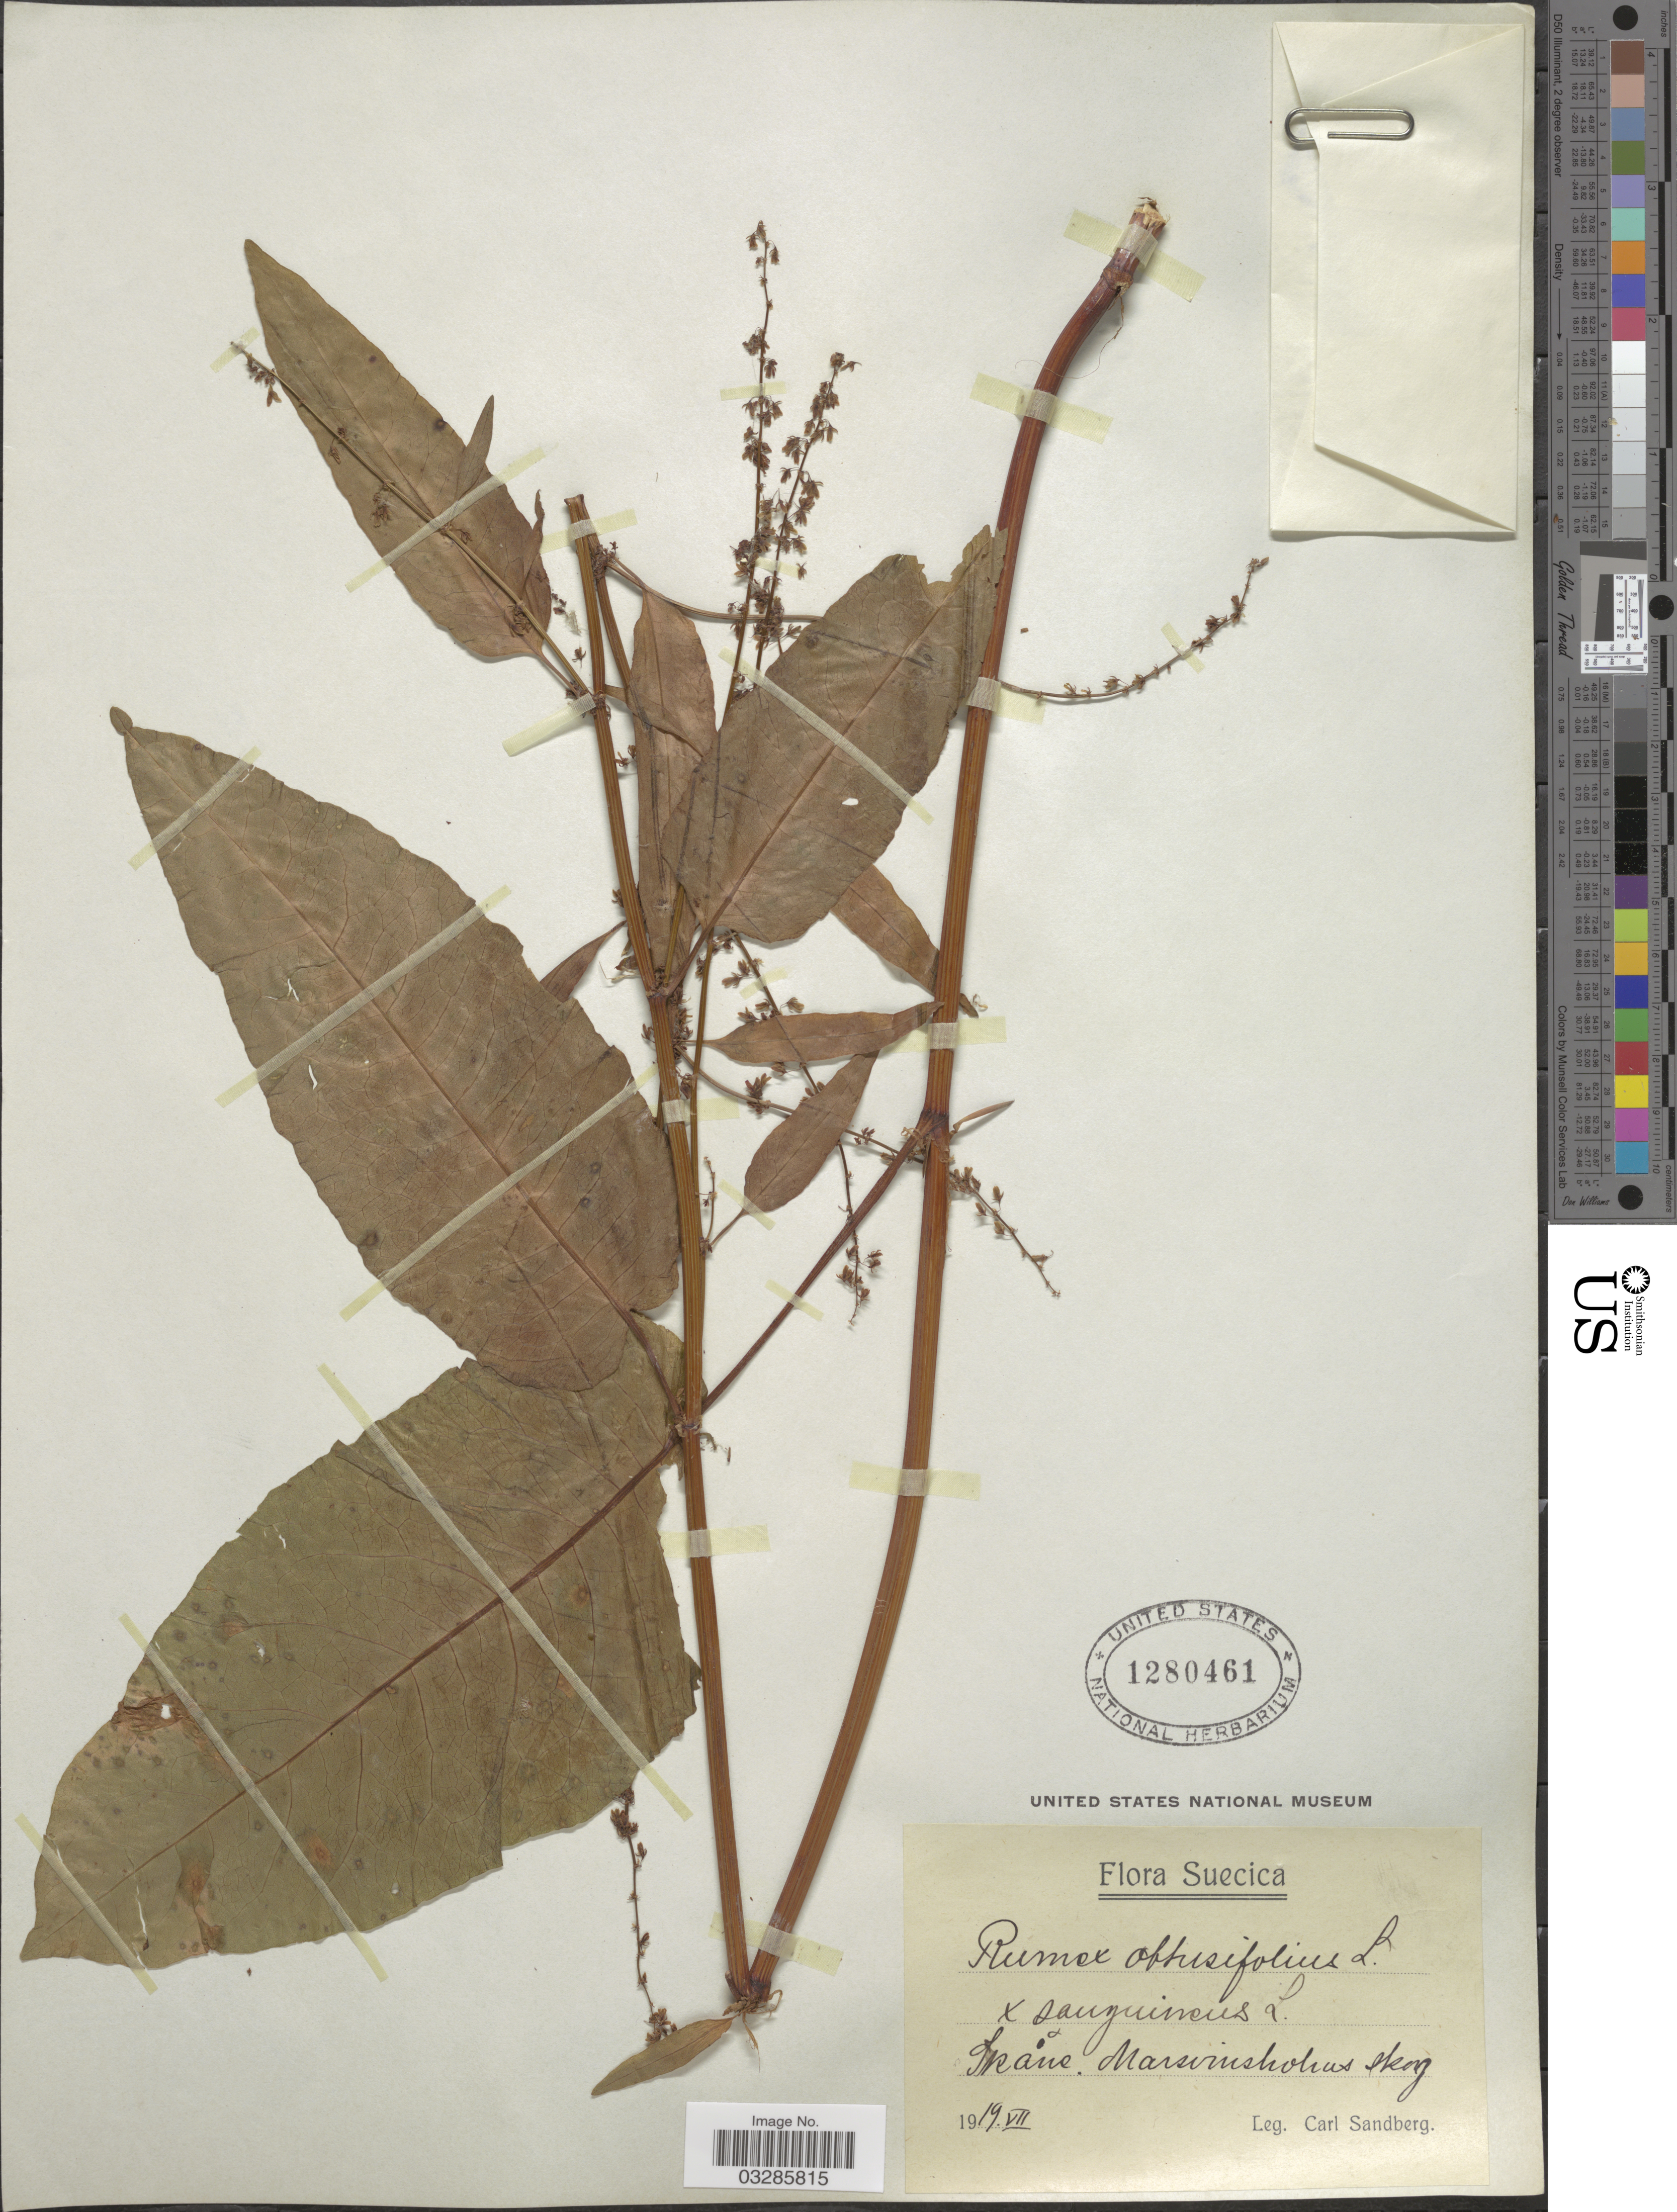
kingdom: Plantae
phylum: Tracheophyta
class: Magnoliopsida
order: Caryophyllales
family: Polygonaceae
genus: Rumex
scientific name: Rumex obtusifolius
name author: L.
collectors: C. Sandberg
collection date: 1919-07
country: Sweden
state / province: Skåne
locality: Suecica, Skane. Marsvinsholm skog.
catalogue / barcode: US 1280461